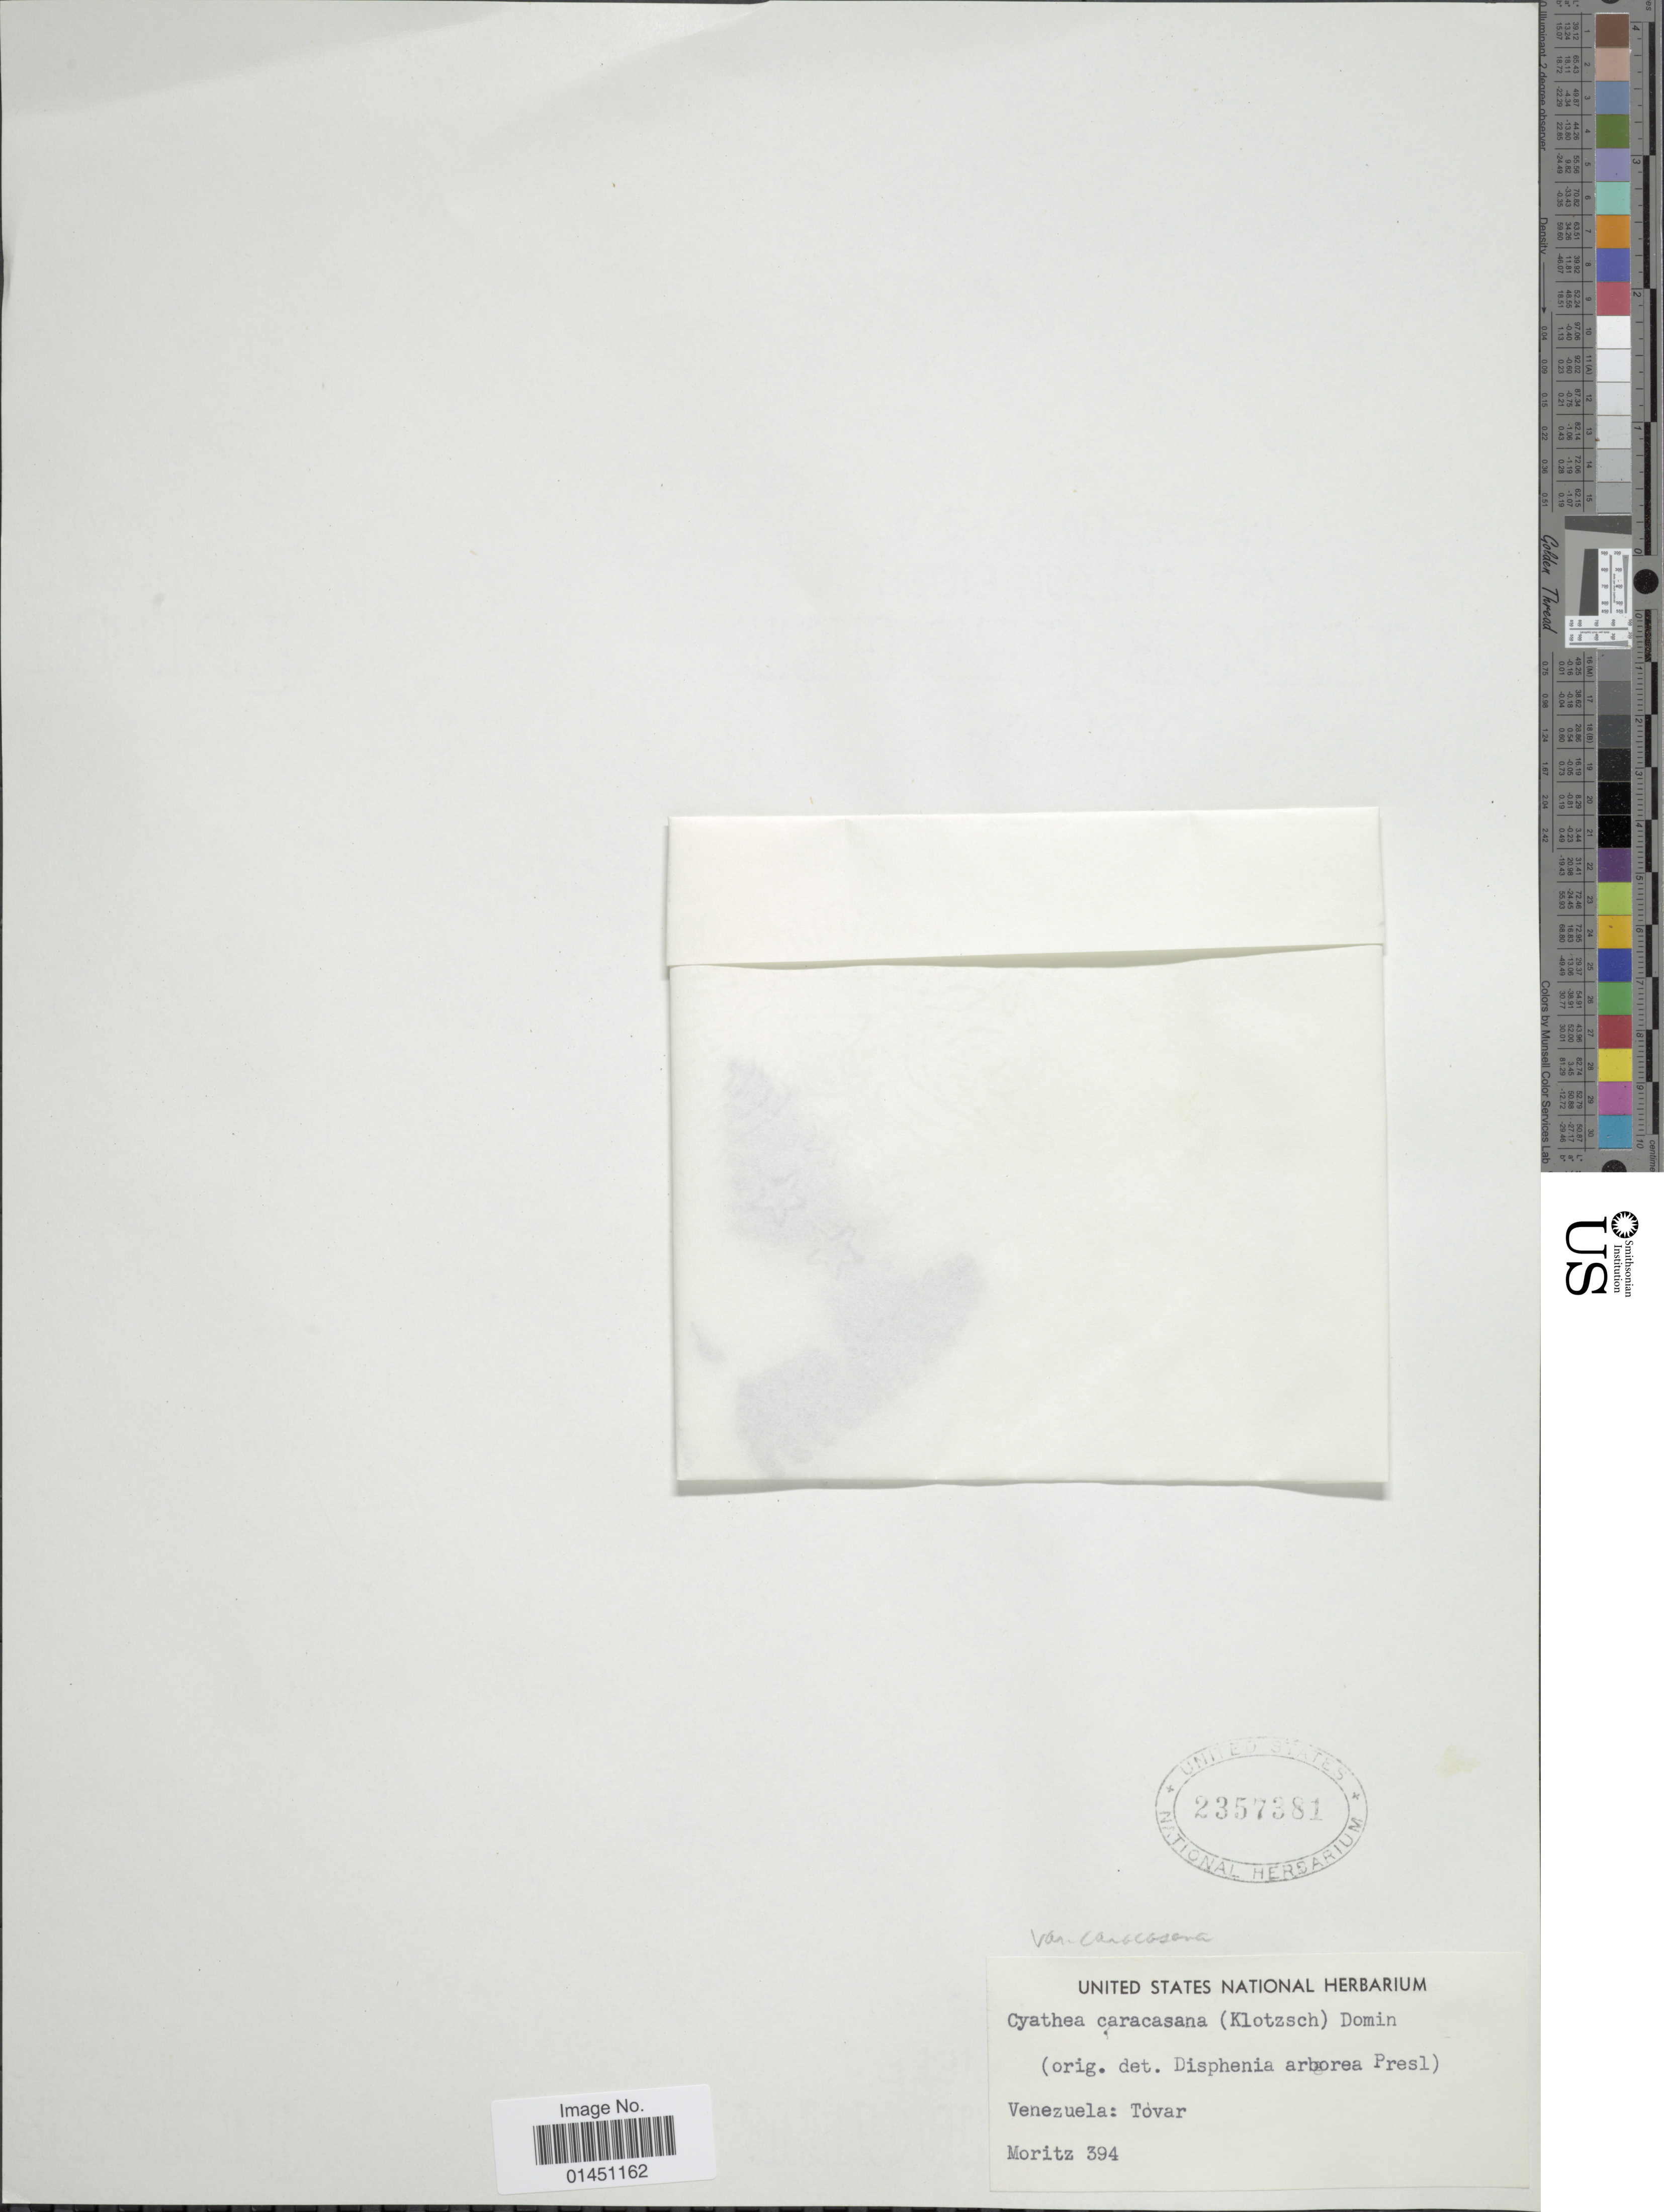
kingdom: Plantae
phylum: Tracheophyta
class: Polypodiopsida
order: Cyatheales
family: Cyatheaceae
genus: Cyathea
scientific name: Cyathea caracasana var. caracasana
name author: (Klotzsch) Domin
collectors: Moritz, --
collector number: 394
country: Venezuela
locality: Tovar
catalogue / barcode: US 2357381